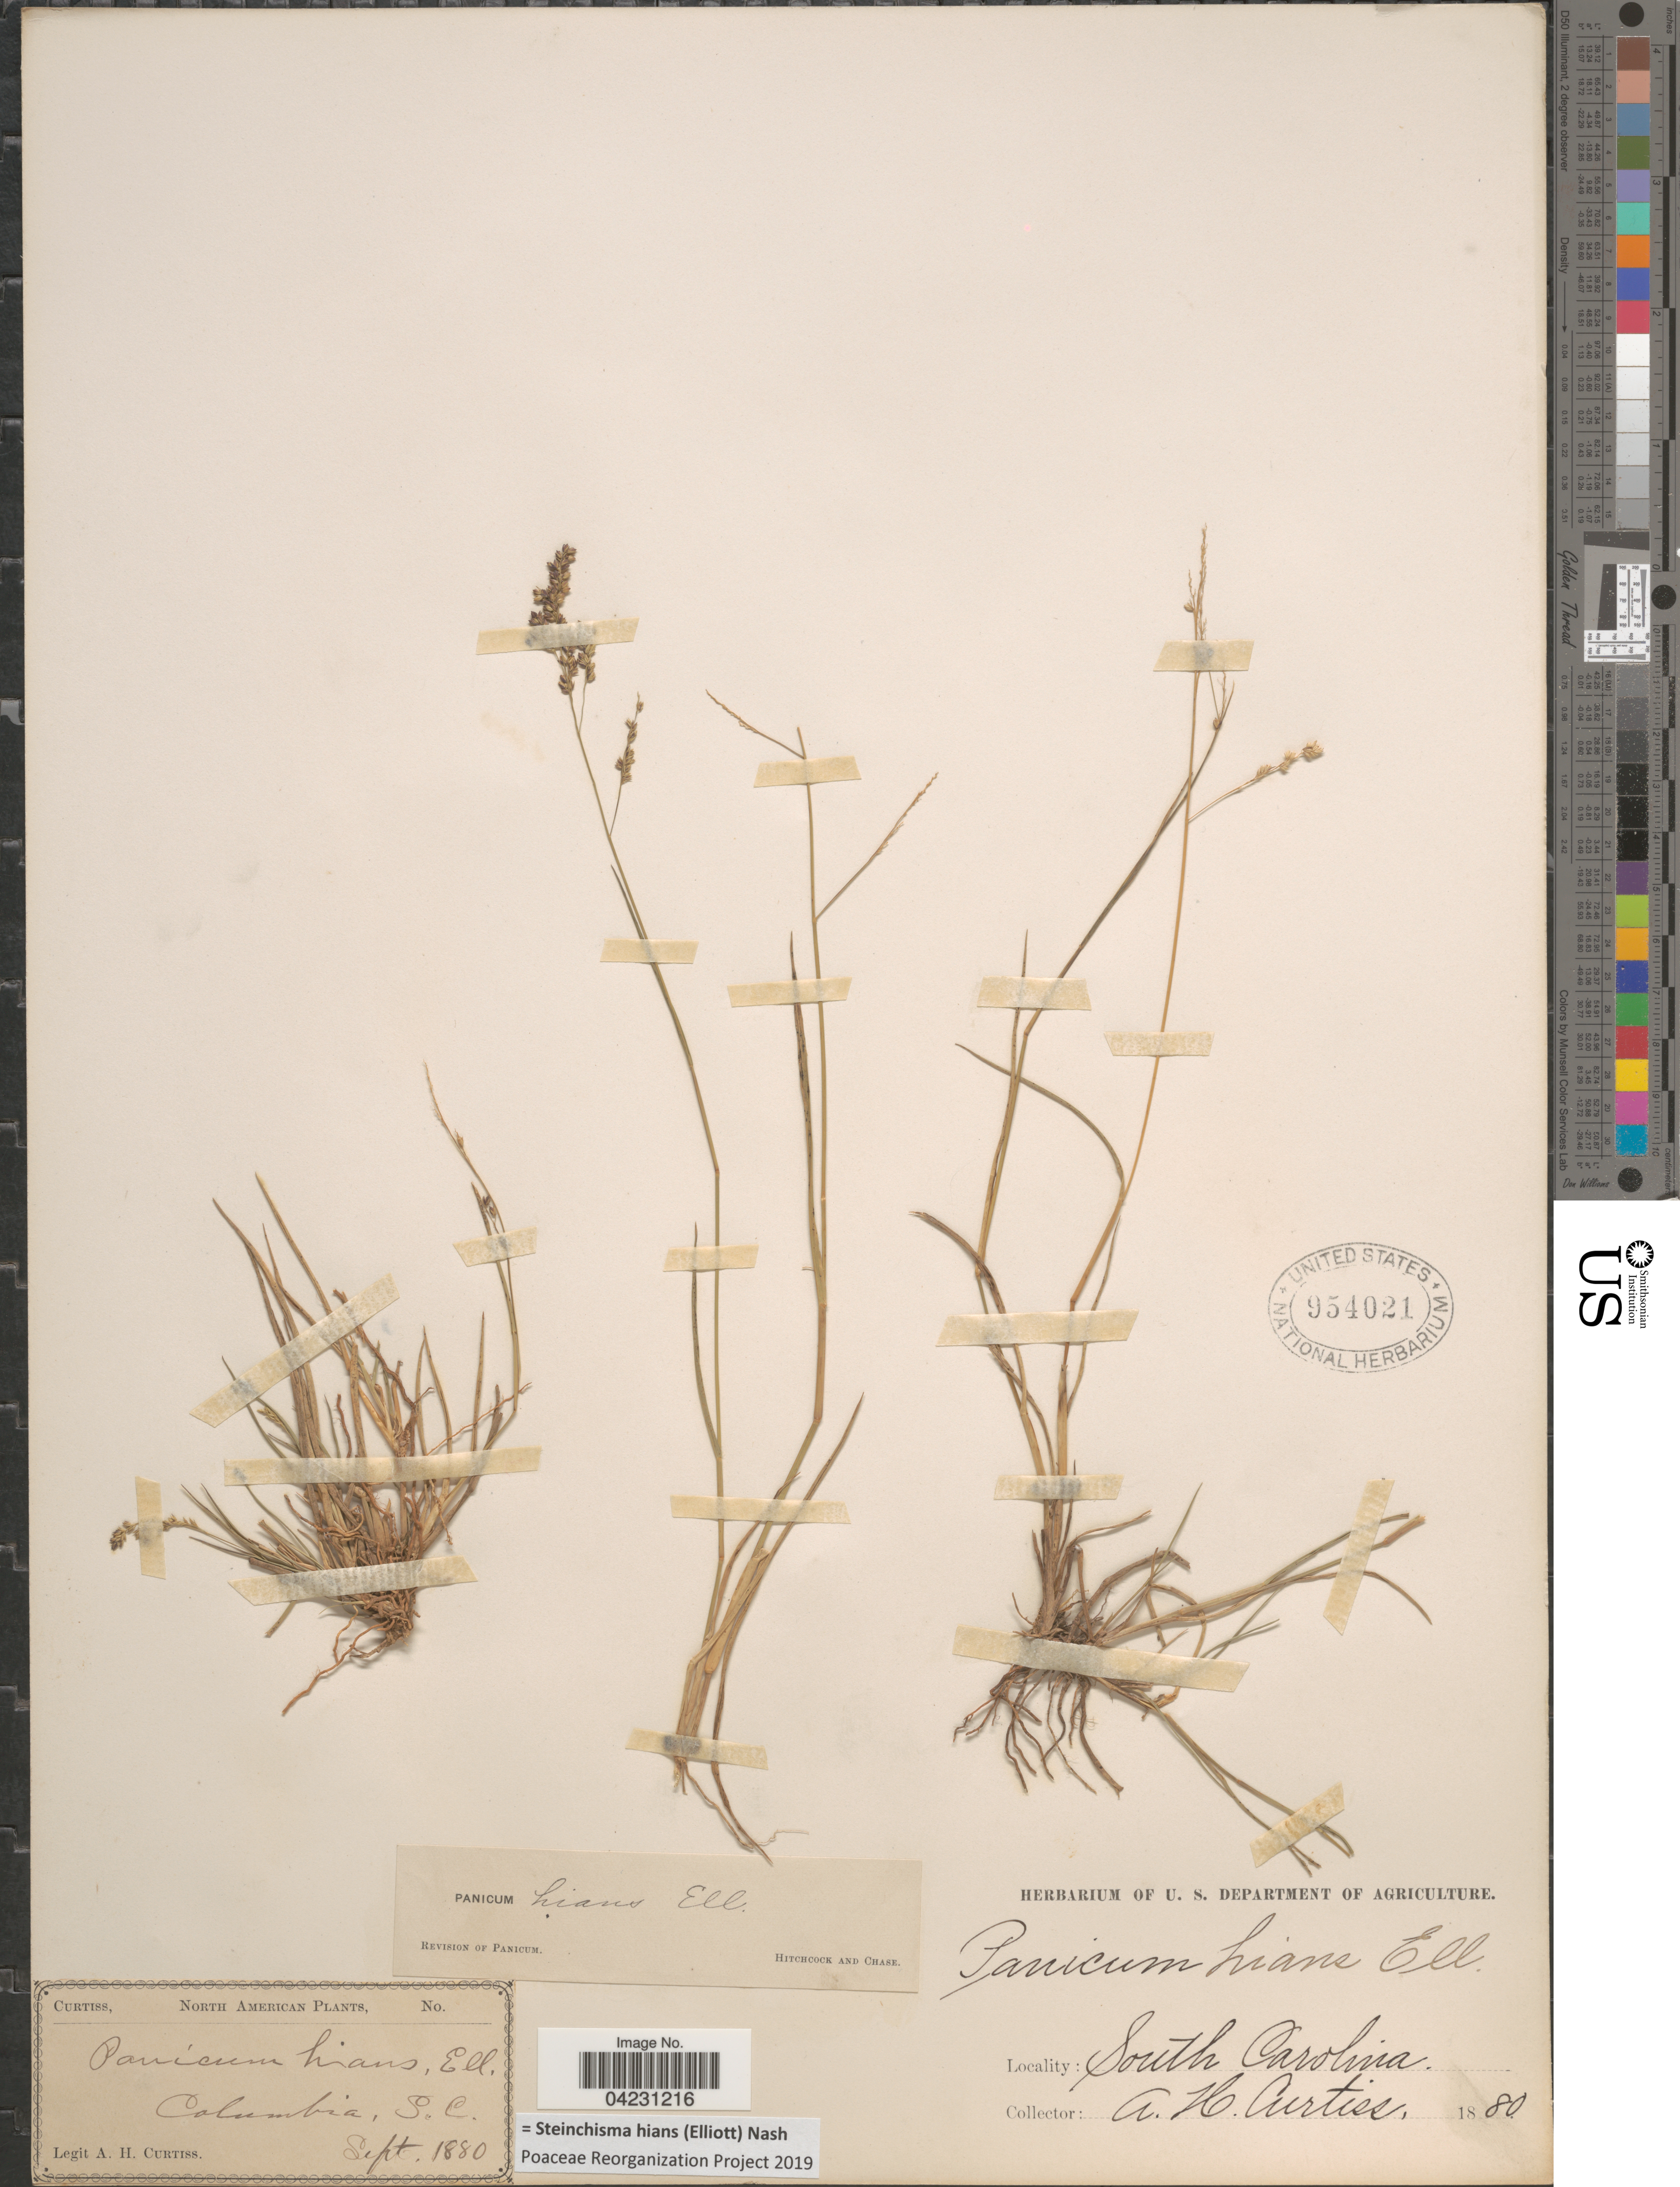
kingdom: Plantae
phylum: Tracheophyta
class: Liliopsida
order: Poales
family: Poaceae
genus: Steinchisma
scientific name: Steinchisma hians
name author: (Elliott) Nash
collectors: A. H. Curtiss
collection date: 1880-09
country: United States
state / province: South Carolina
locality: Columbia.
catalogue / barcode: US 954021